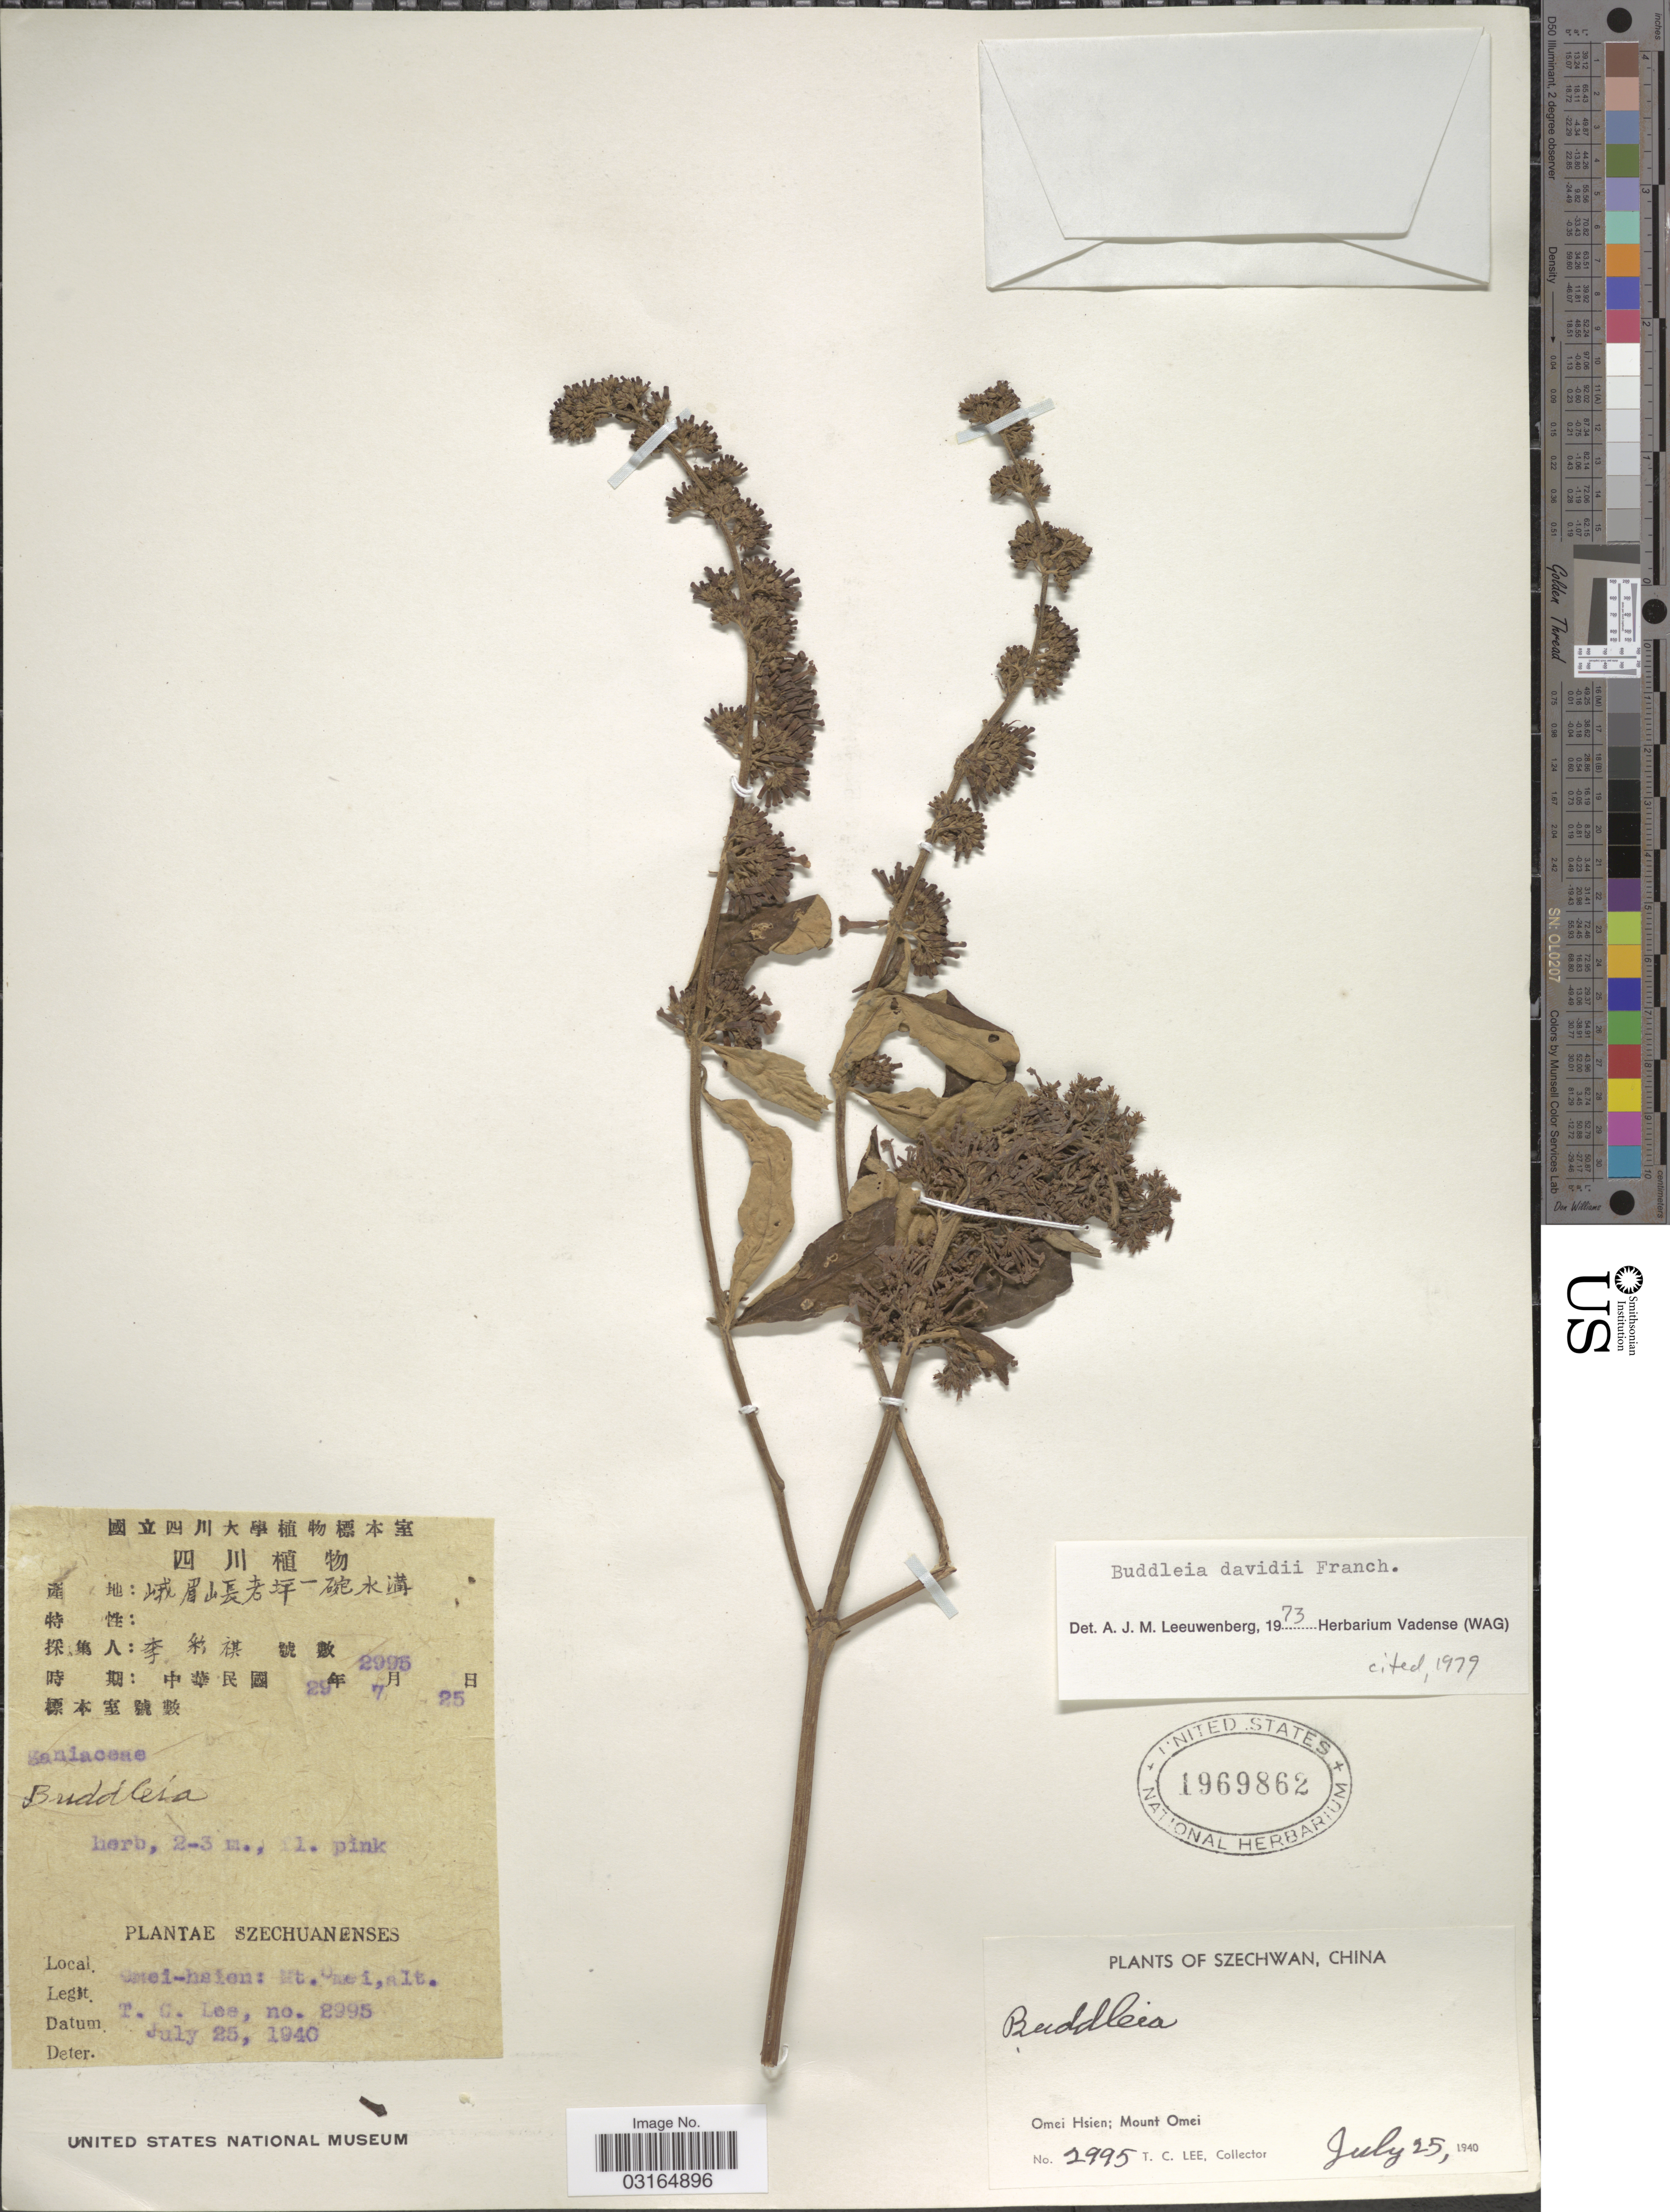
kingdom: Plantae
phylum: Tracheophyta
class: Magnoliopsida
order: Lamiales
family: Scrophulariaceae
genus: Buddleja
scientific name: Buddleja davidii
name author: Franch.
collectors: T. Lee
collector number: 2995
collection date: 1940-07-25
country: China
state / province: Sichuan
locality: Szechwan. Omei Hsien; Mount Omei.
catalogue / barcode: US 1969862